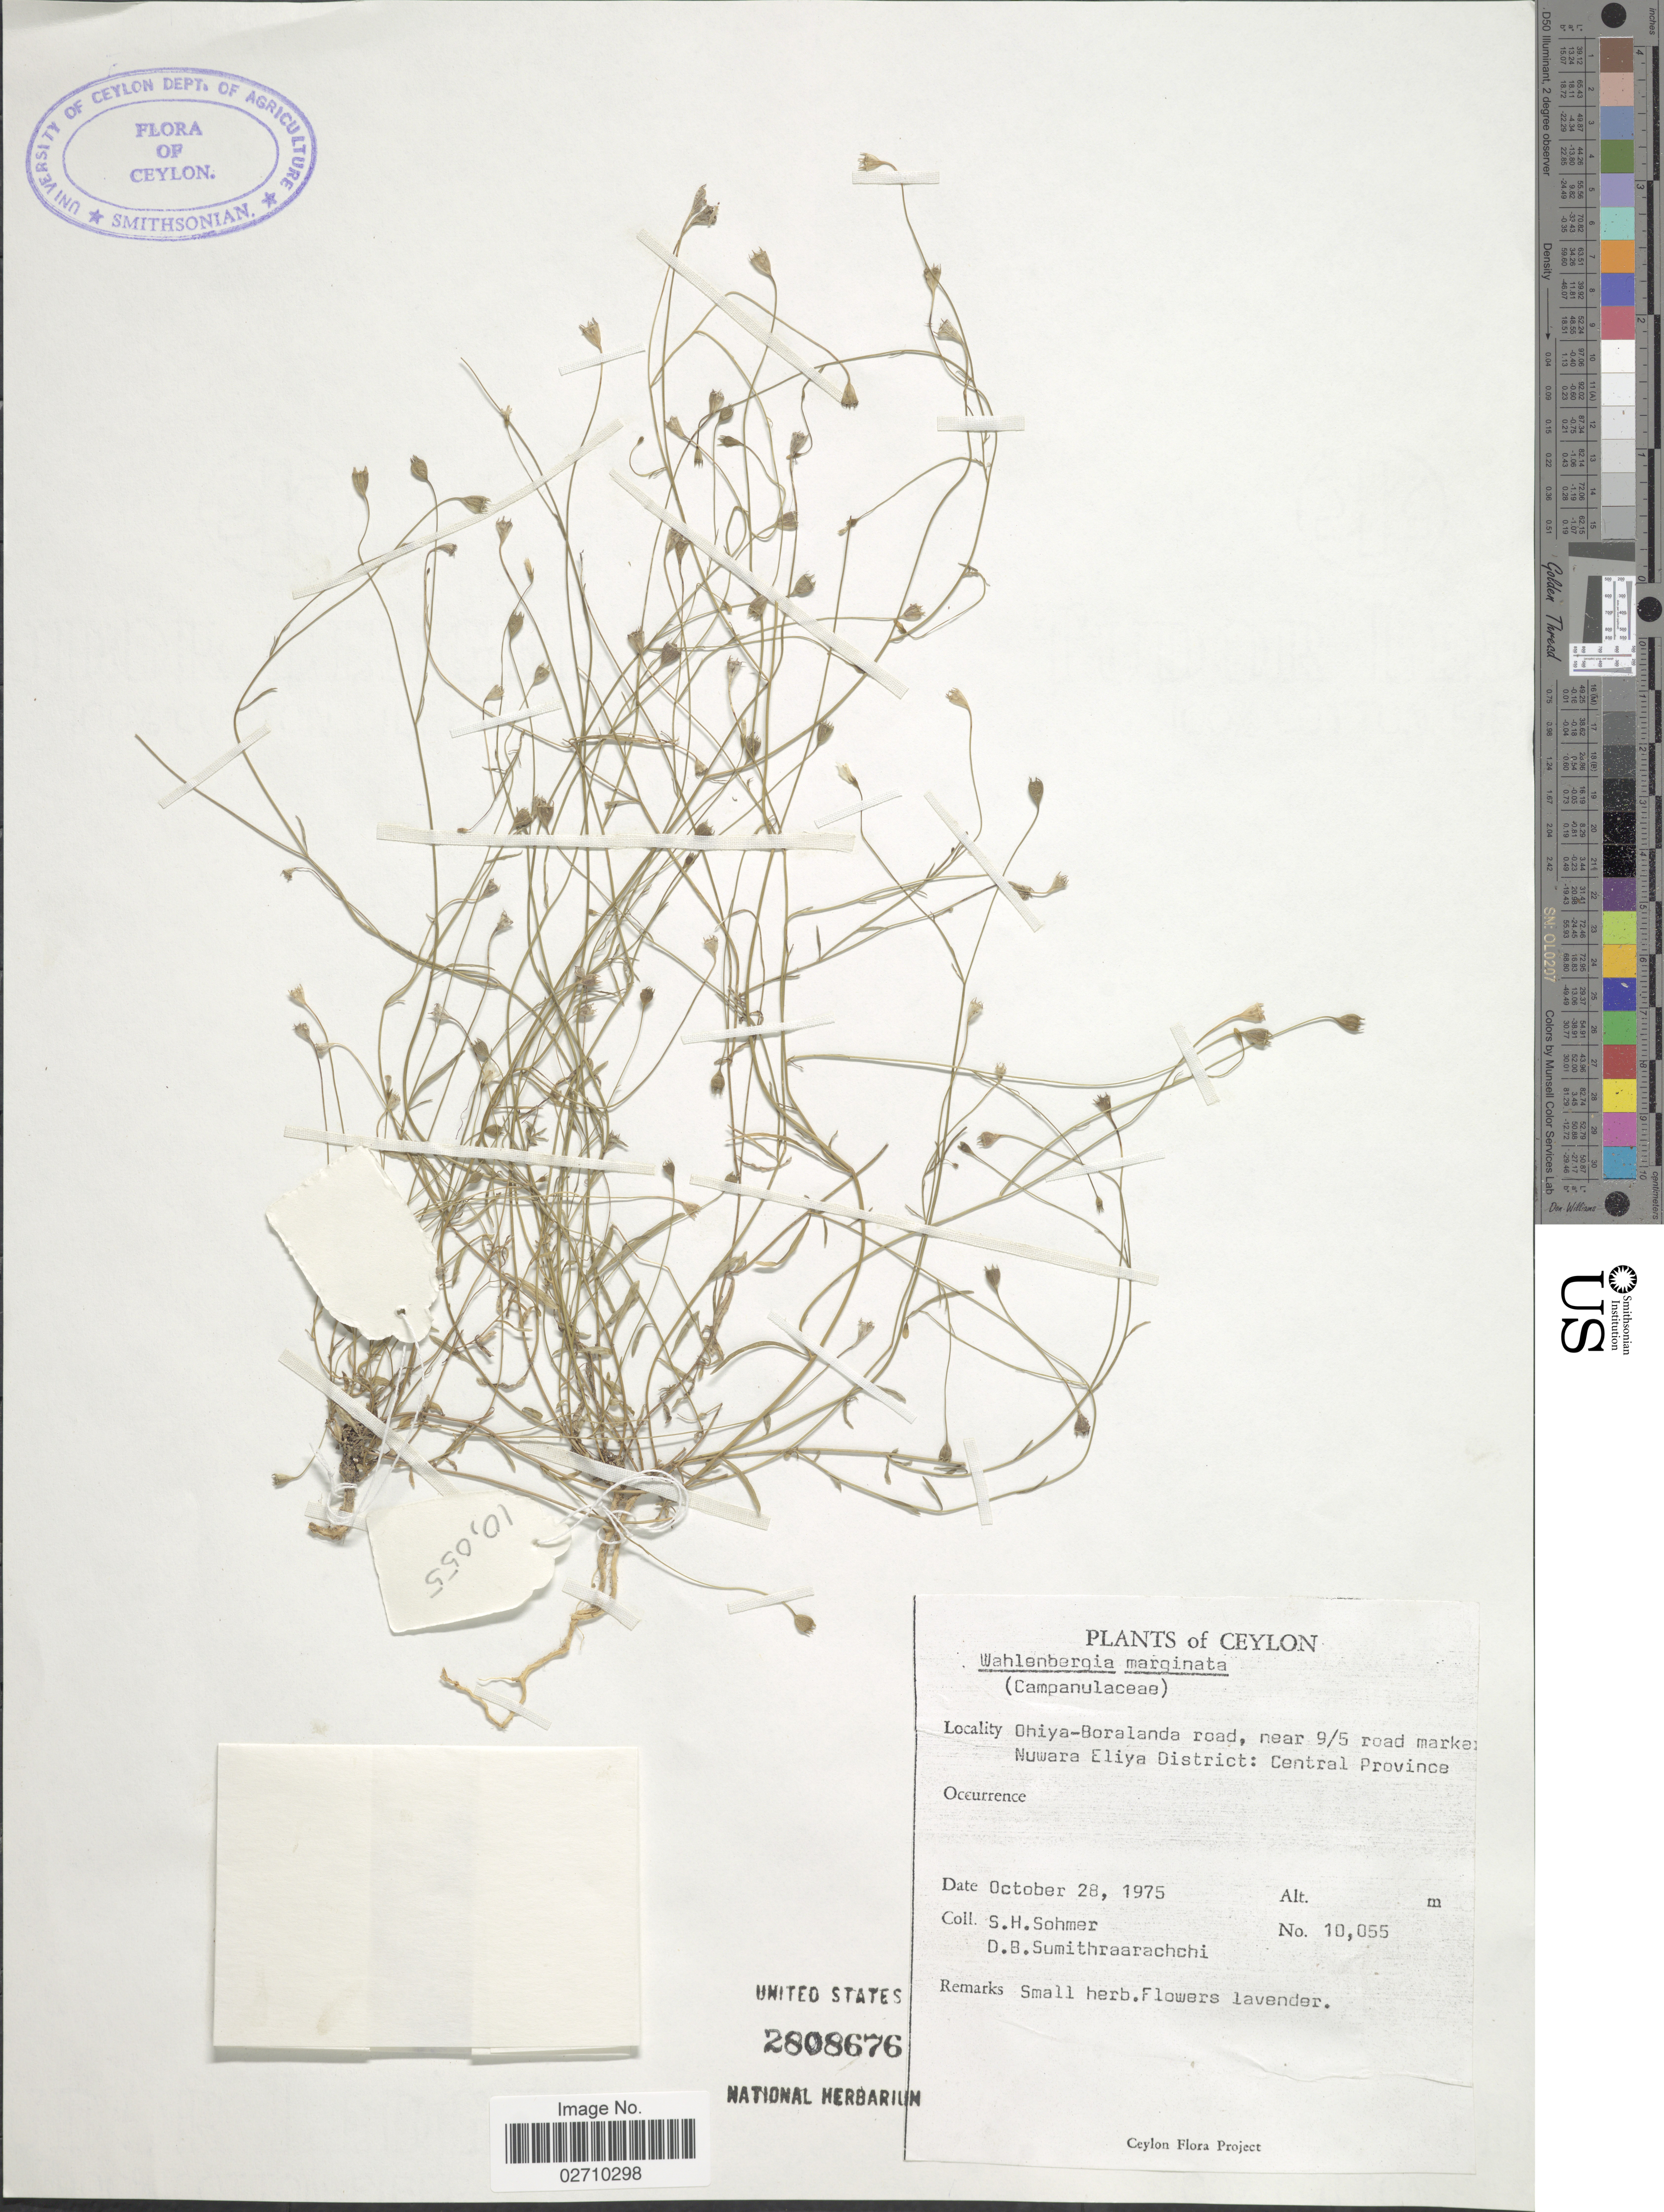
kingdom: Plantae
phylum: Tracheophyta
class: Magnoliopsida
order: Asterales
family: Campanulaceae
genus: Wahlenbergia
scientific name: Wahlenbergia marginata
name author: (Thunb.) A. DC.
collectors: S. H. Sohmer & D. B. Sumithraarachchi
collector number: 10055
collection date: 1975-10-28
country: Sri Lanka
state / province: Central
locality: Ceylon. Ohiya-Boralanda road, near 9/5 road marker Nuwara Eliya District.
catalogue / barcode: US 2808676